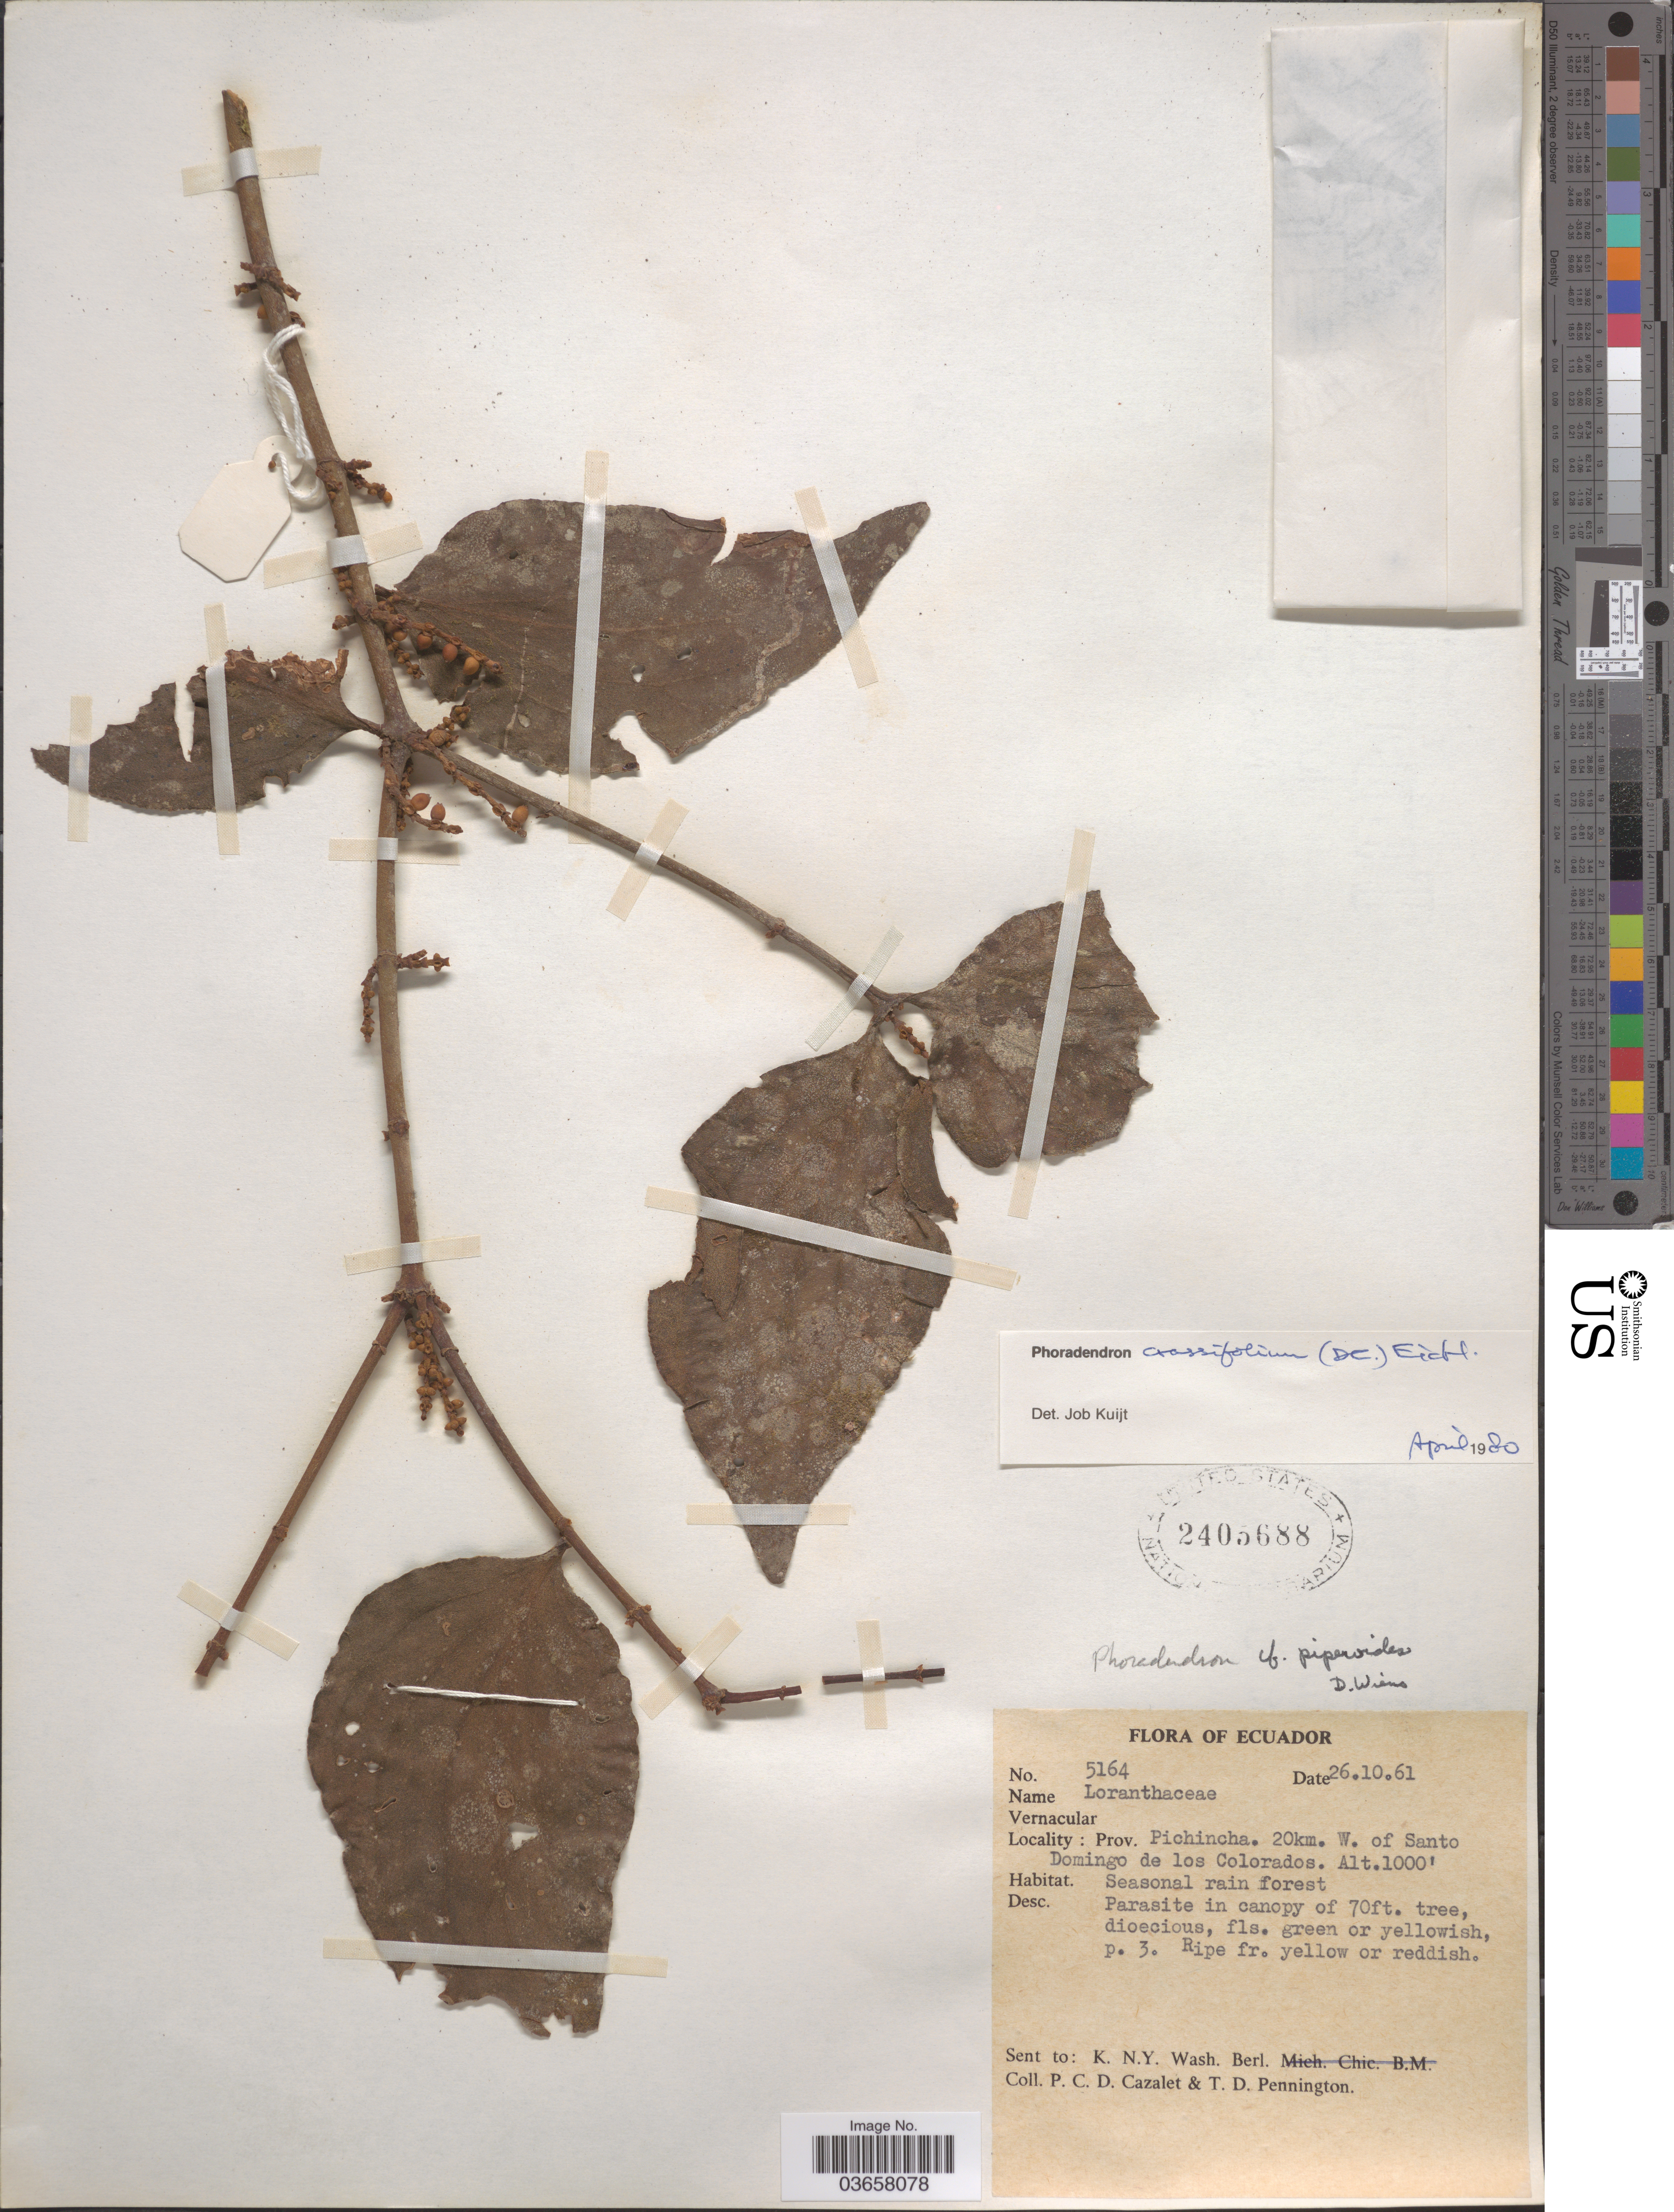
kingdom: Plantae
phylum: Tracheophyta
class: Magnoliopsida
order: Santalales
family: Viscaceae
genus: Phoradendron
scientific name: Phoradendron crassifolium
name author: (Pohl ex DC.) Eichler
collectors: P. C. D. Cazalet & T. D. Pennington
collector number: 5164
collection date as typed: Transcribed d/m/y: 26/10/61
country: Ecuador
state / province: Pichincha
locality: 20km. W. of Santo Domingo de los Colorados.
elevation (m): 305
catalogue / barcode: US 2405688